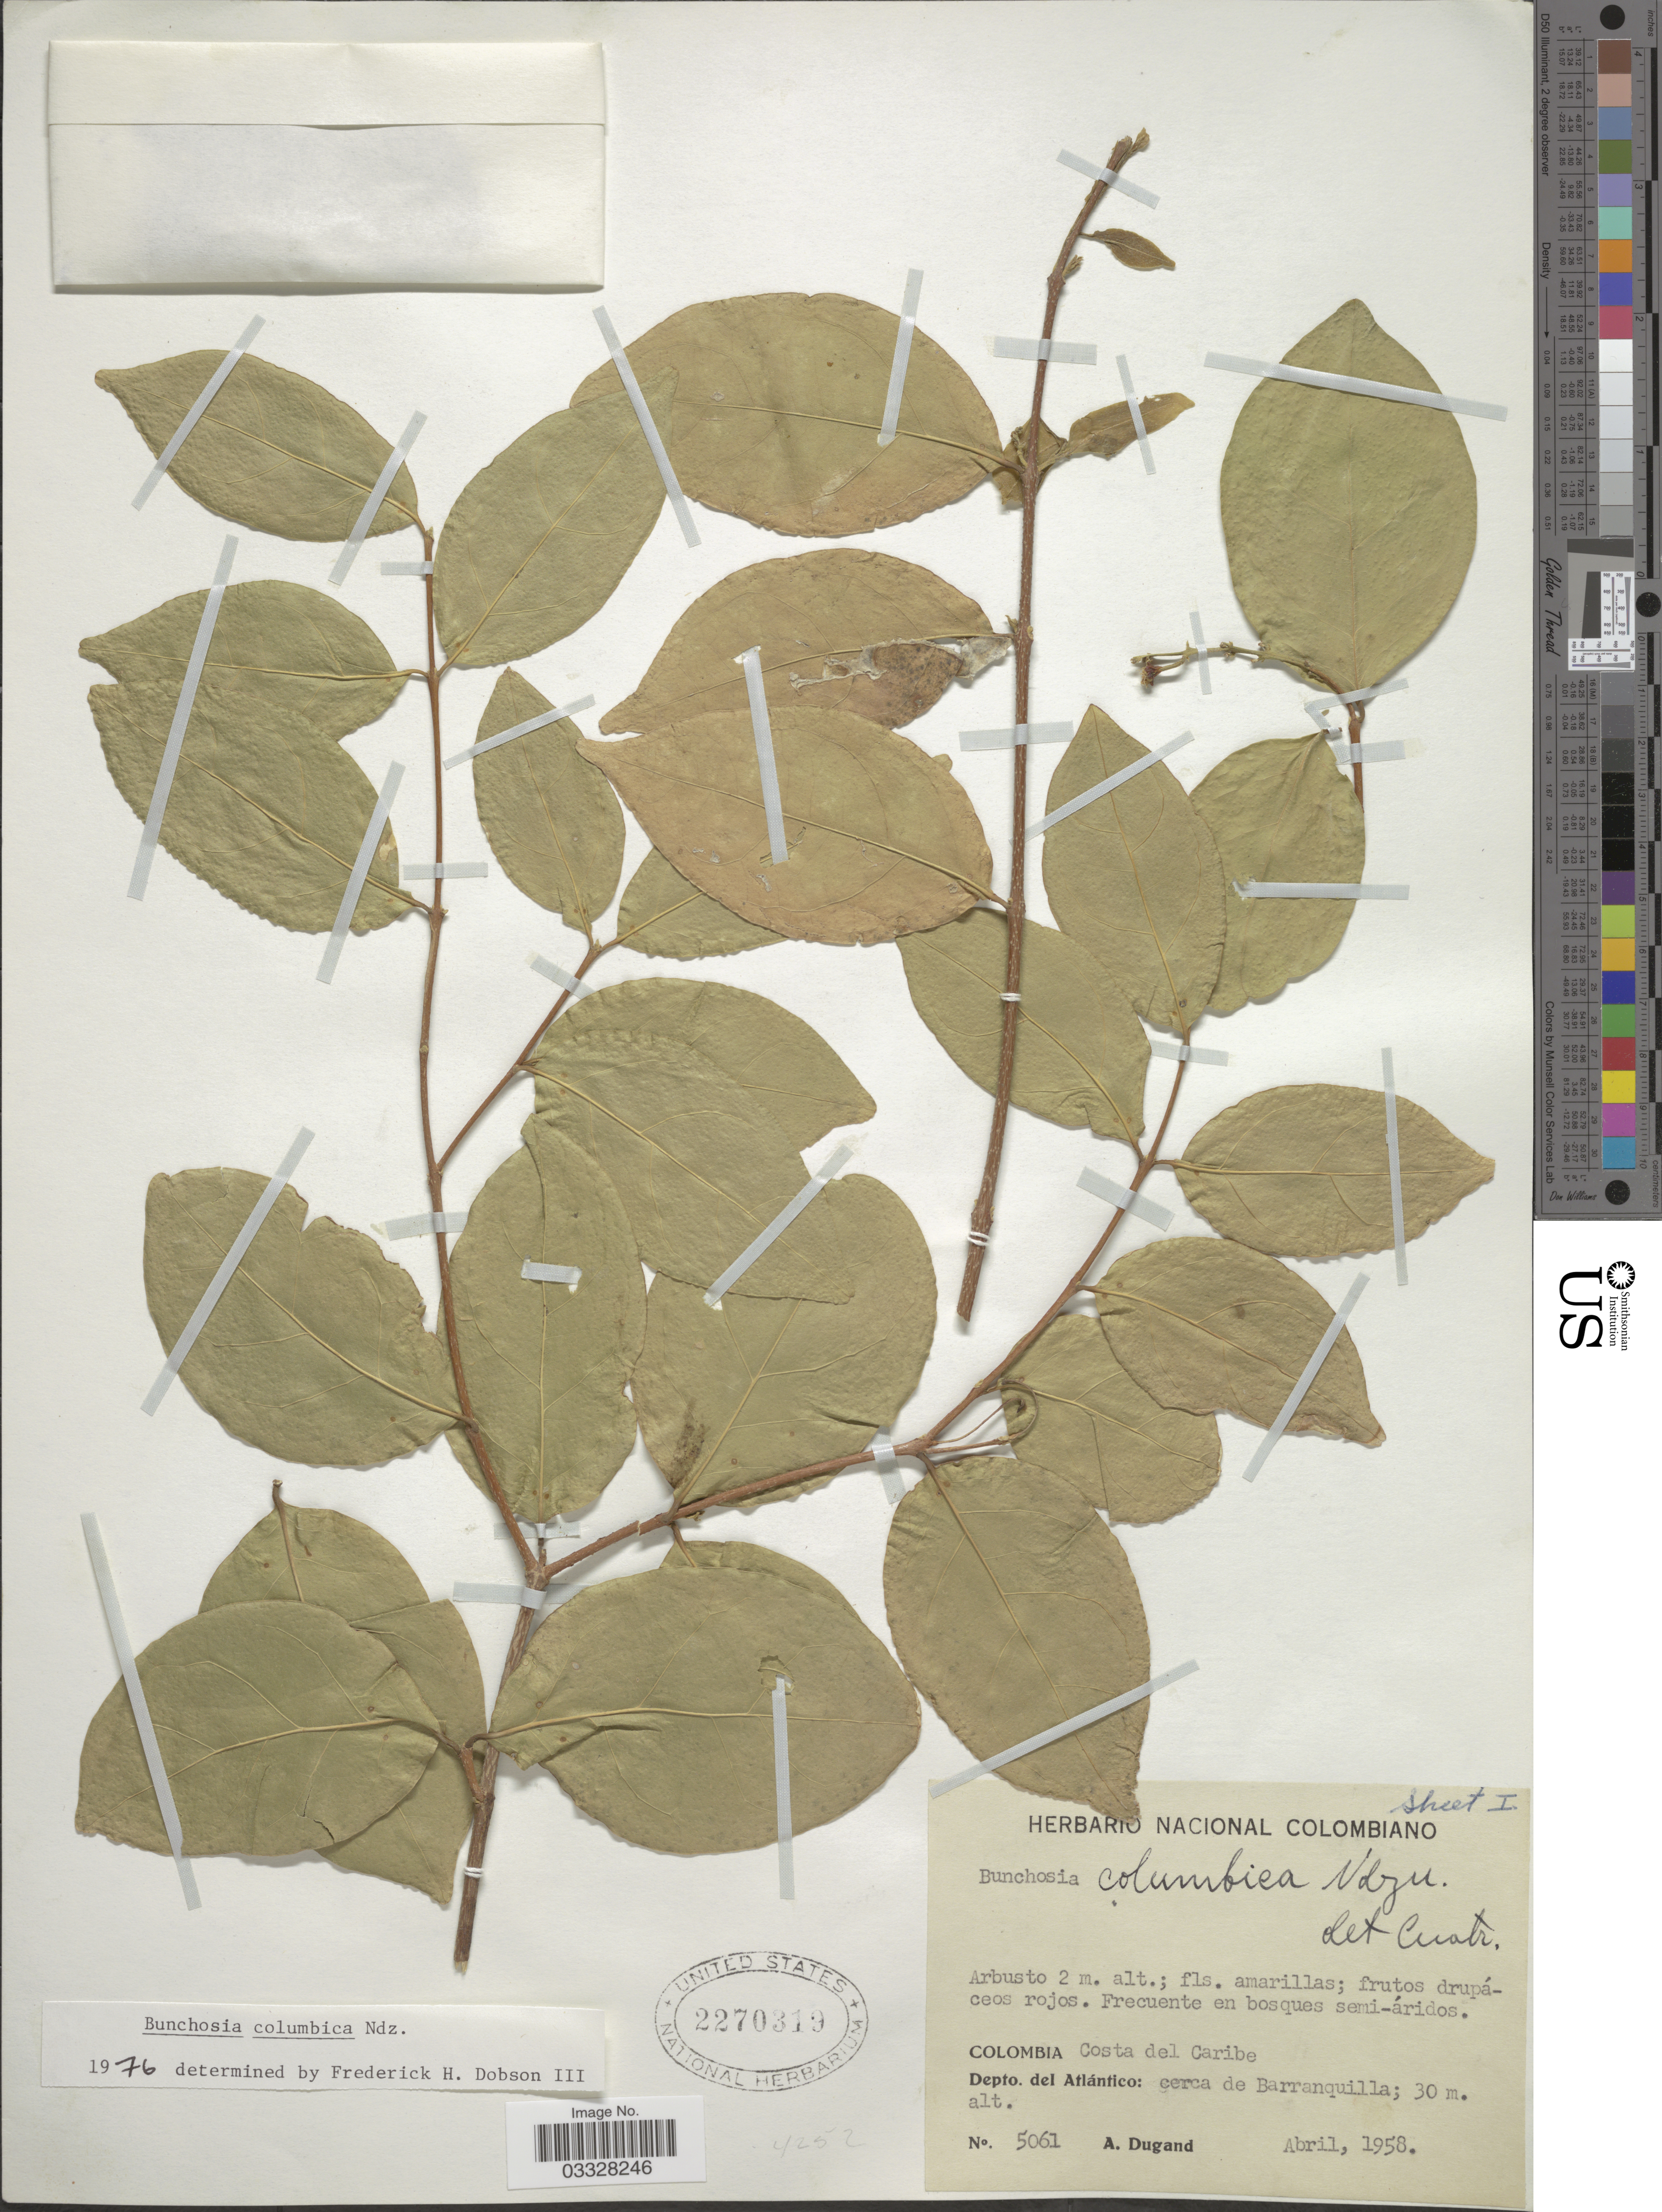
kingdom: Plantae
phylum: Tracheophyta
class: Magnoliopsida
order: Malpighiales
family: Malpighiaceae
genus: Bunchosia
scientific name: Bunchosia columbica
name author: Nied.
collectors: A. Dugand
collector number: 5061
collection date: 1958-04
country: Colombia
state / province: Atlántico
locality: Costa del Caribe. Depto. del Atlántico: cerca de Barranquilla.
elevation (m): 30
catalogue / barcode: US 2270319